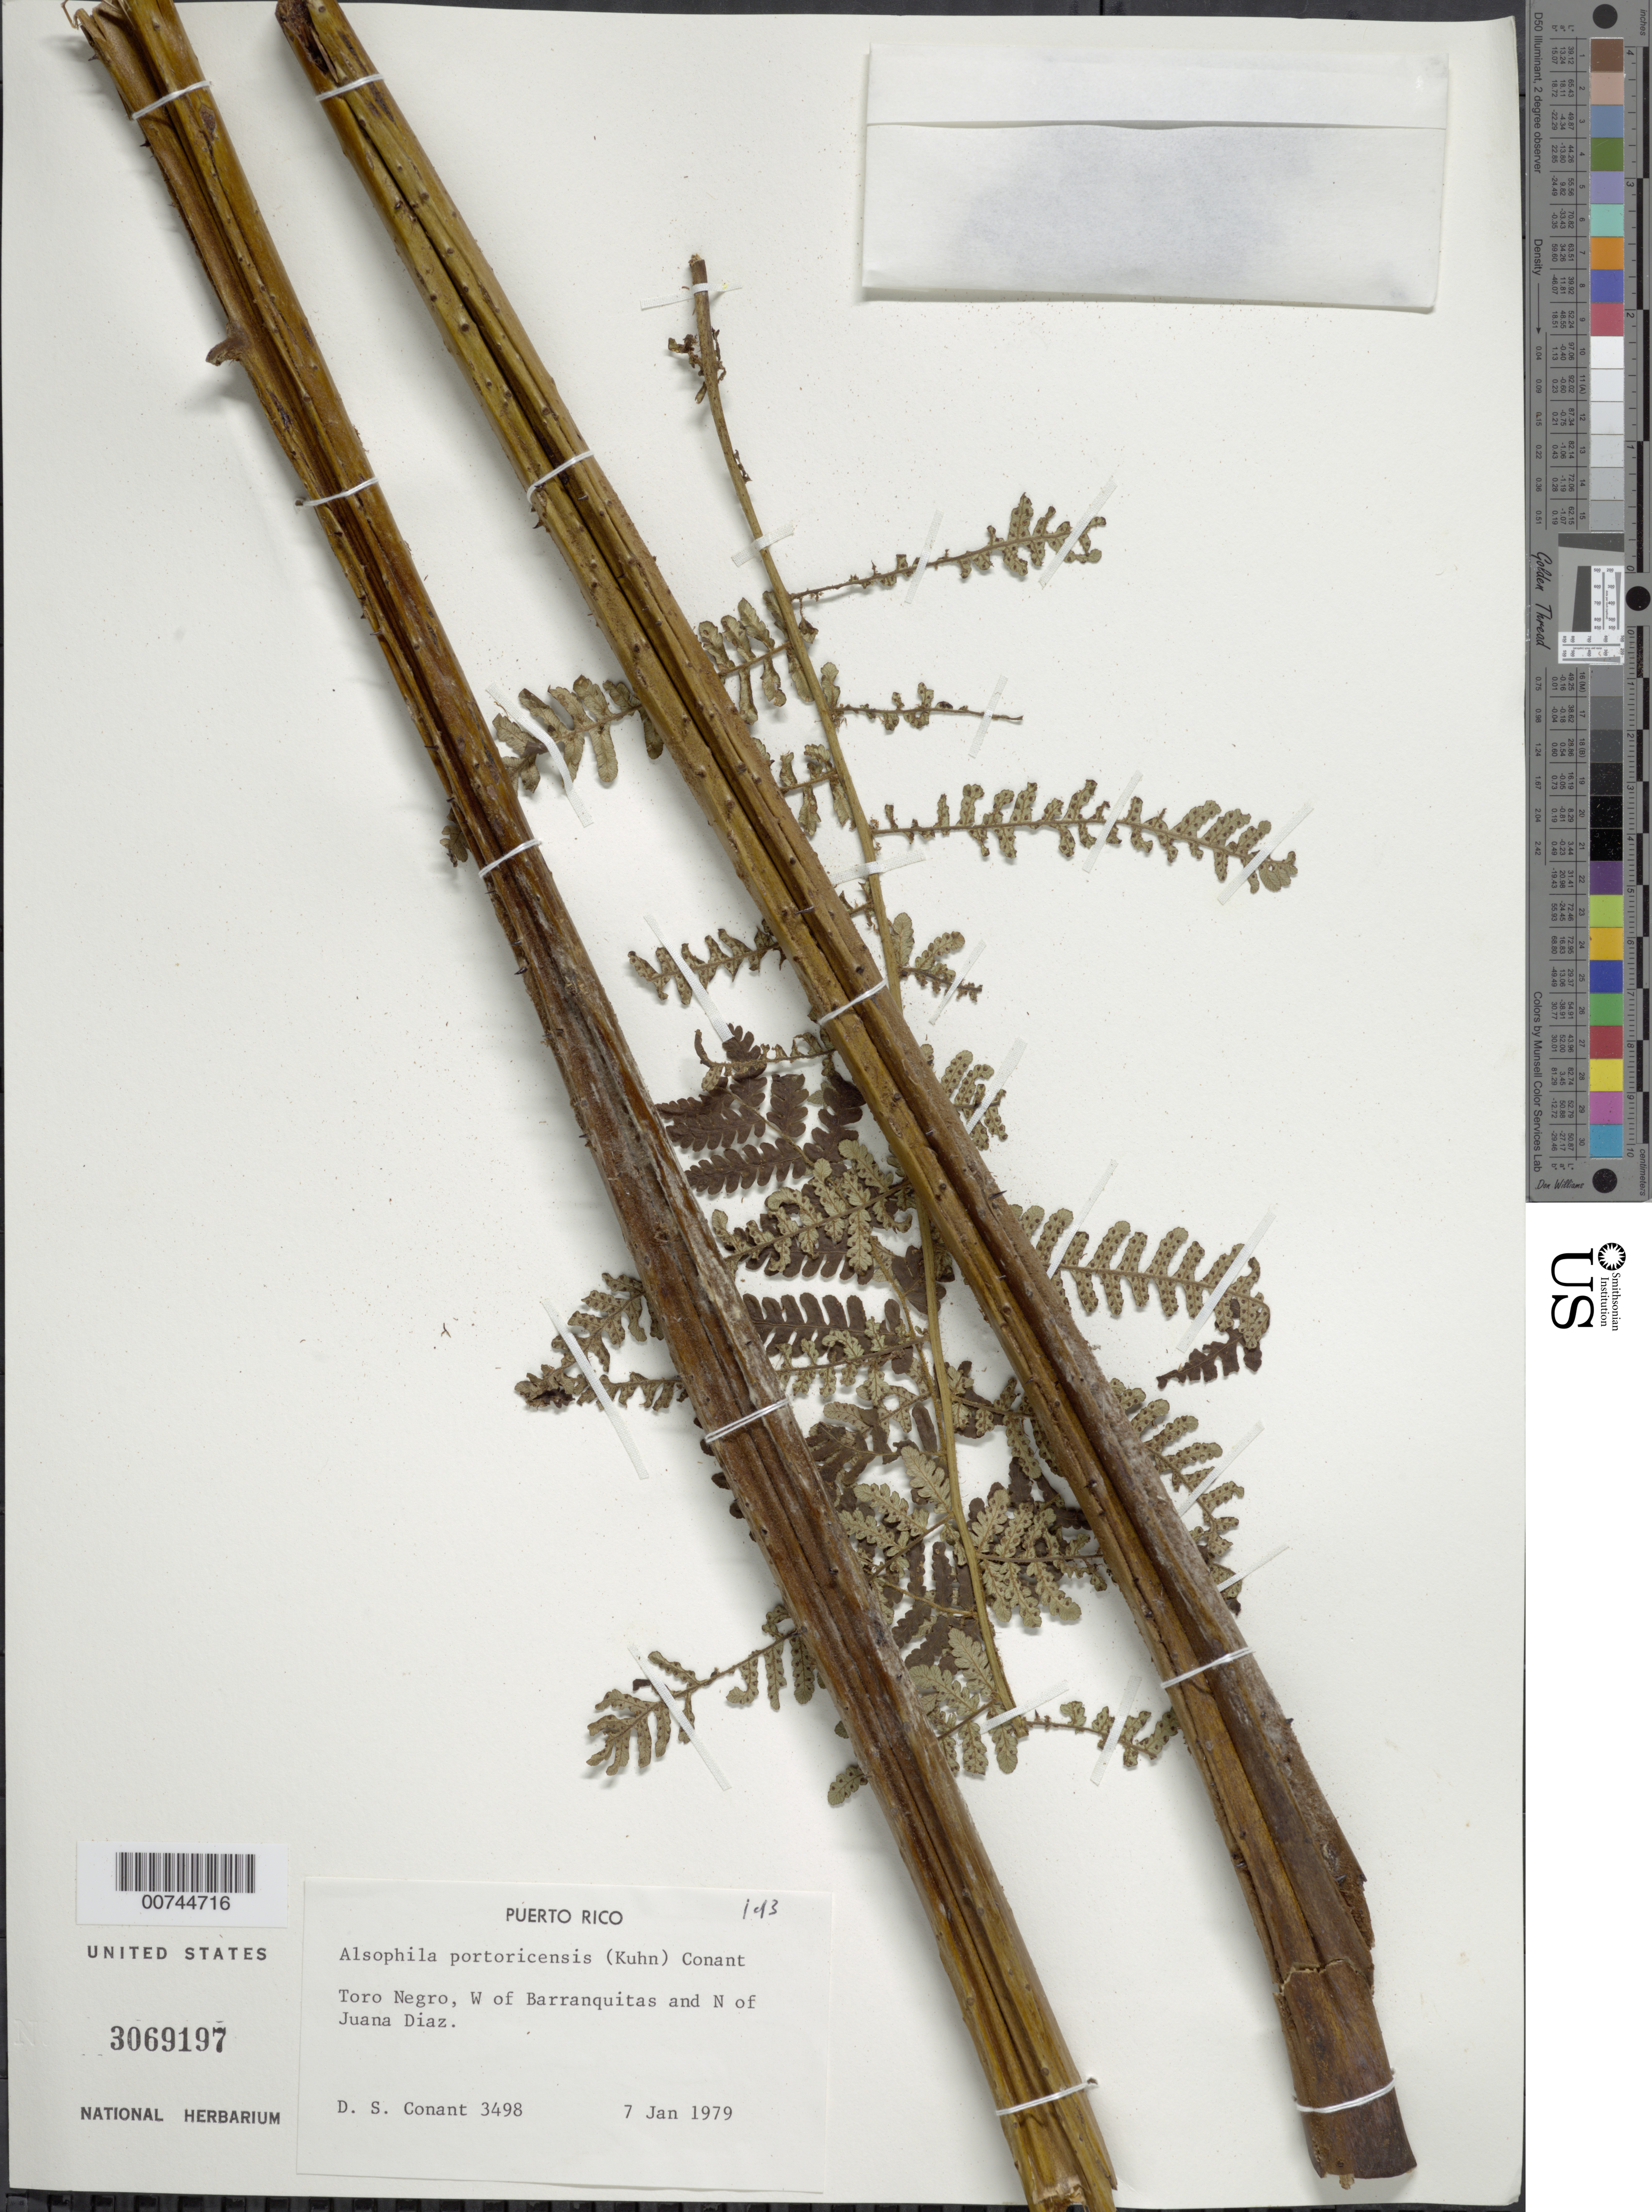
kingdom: Plantae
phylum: Tracheophyta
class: Polypodiopsida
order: Cyatheales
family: Cyatheaceae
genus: Alsophila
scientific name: Alsophila portoricensis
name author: (Spreng. ex Kuhn) D.S. Conant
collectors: D. S. Conant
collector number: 3498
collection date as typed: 07 Jan 1979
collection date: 1979-01-07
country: Puerto Rico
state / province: Villalba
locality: Toro Negro, W of Barranquitas and N of Juana Diaz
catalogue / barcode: US 3069197